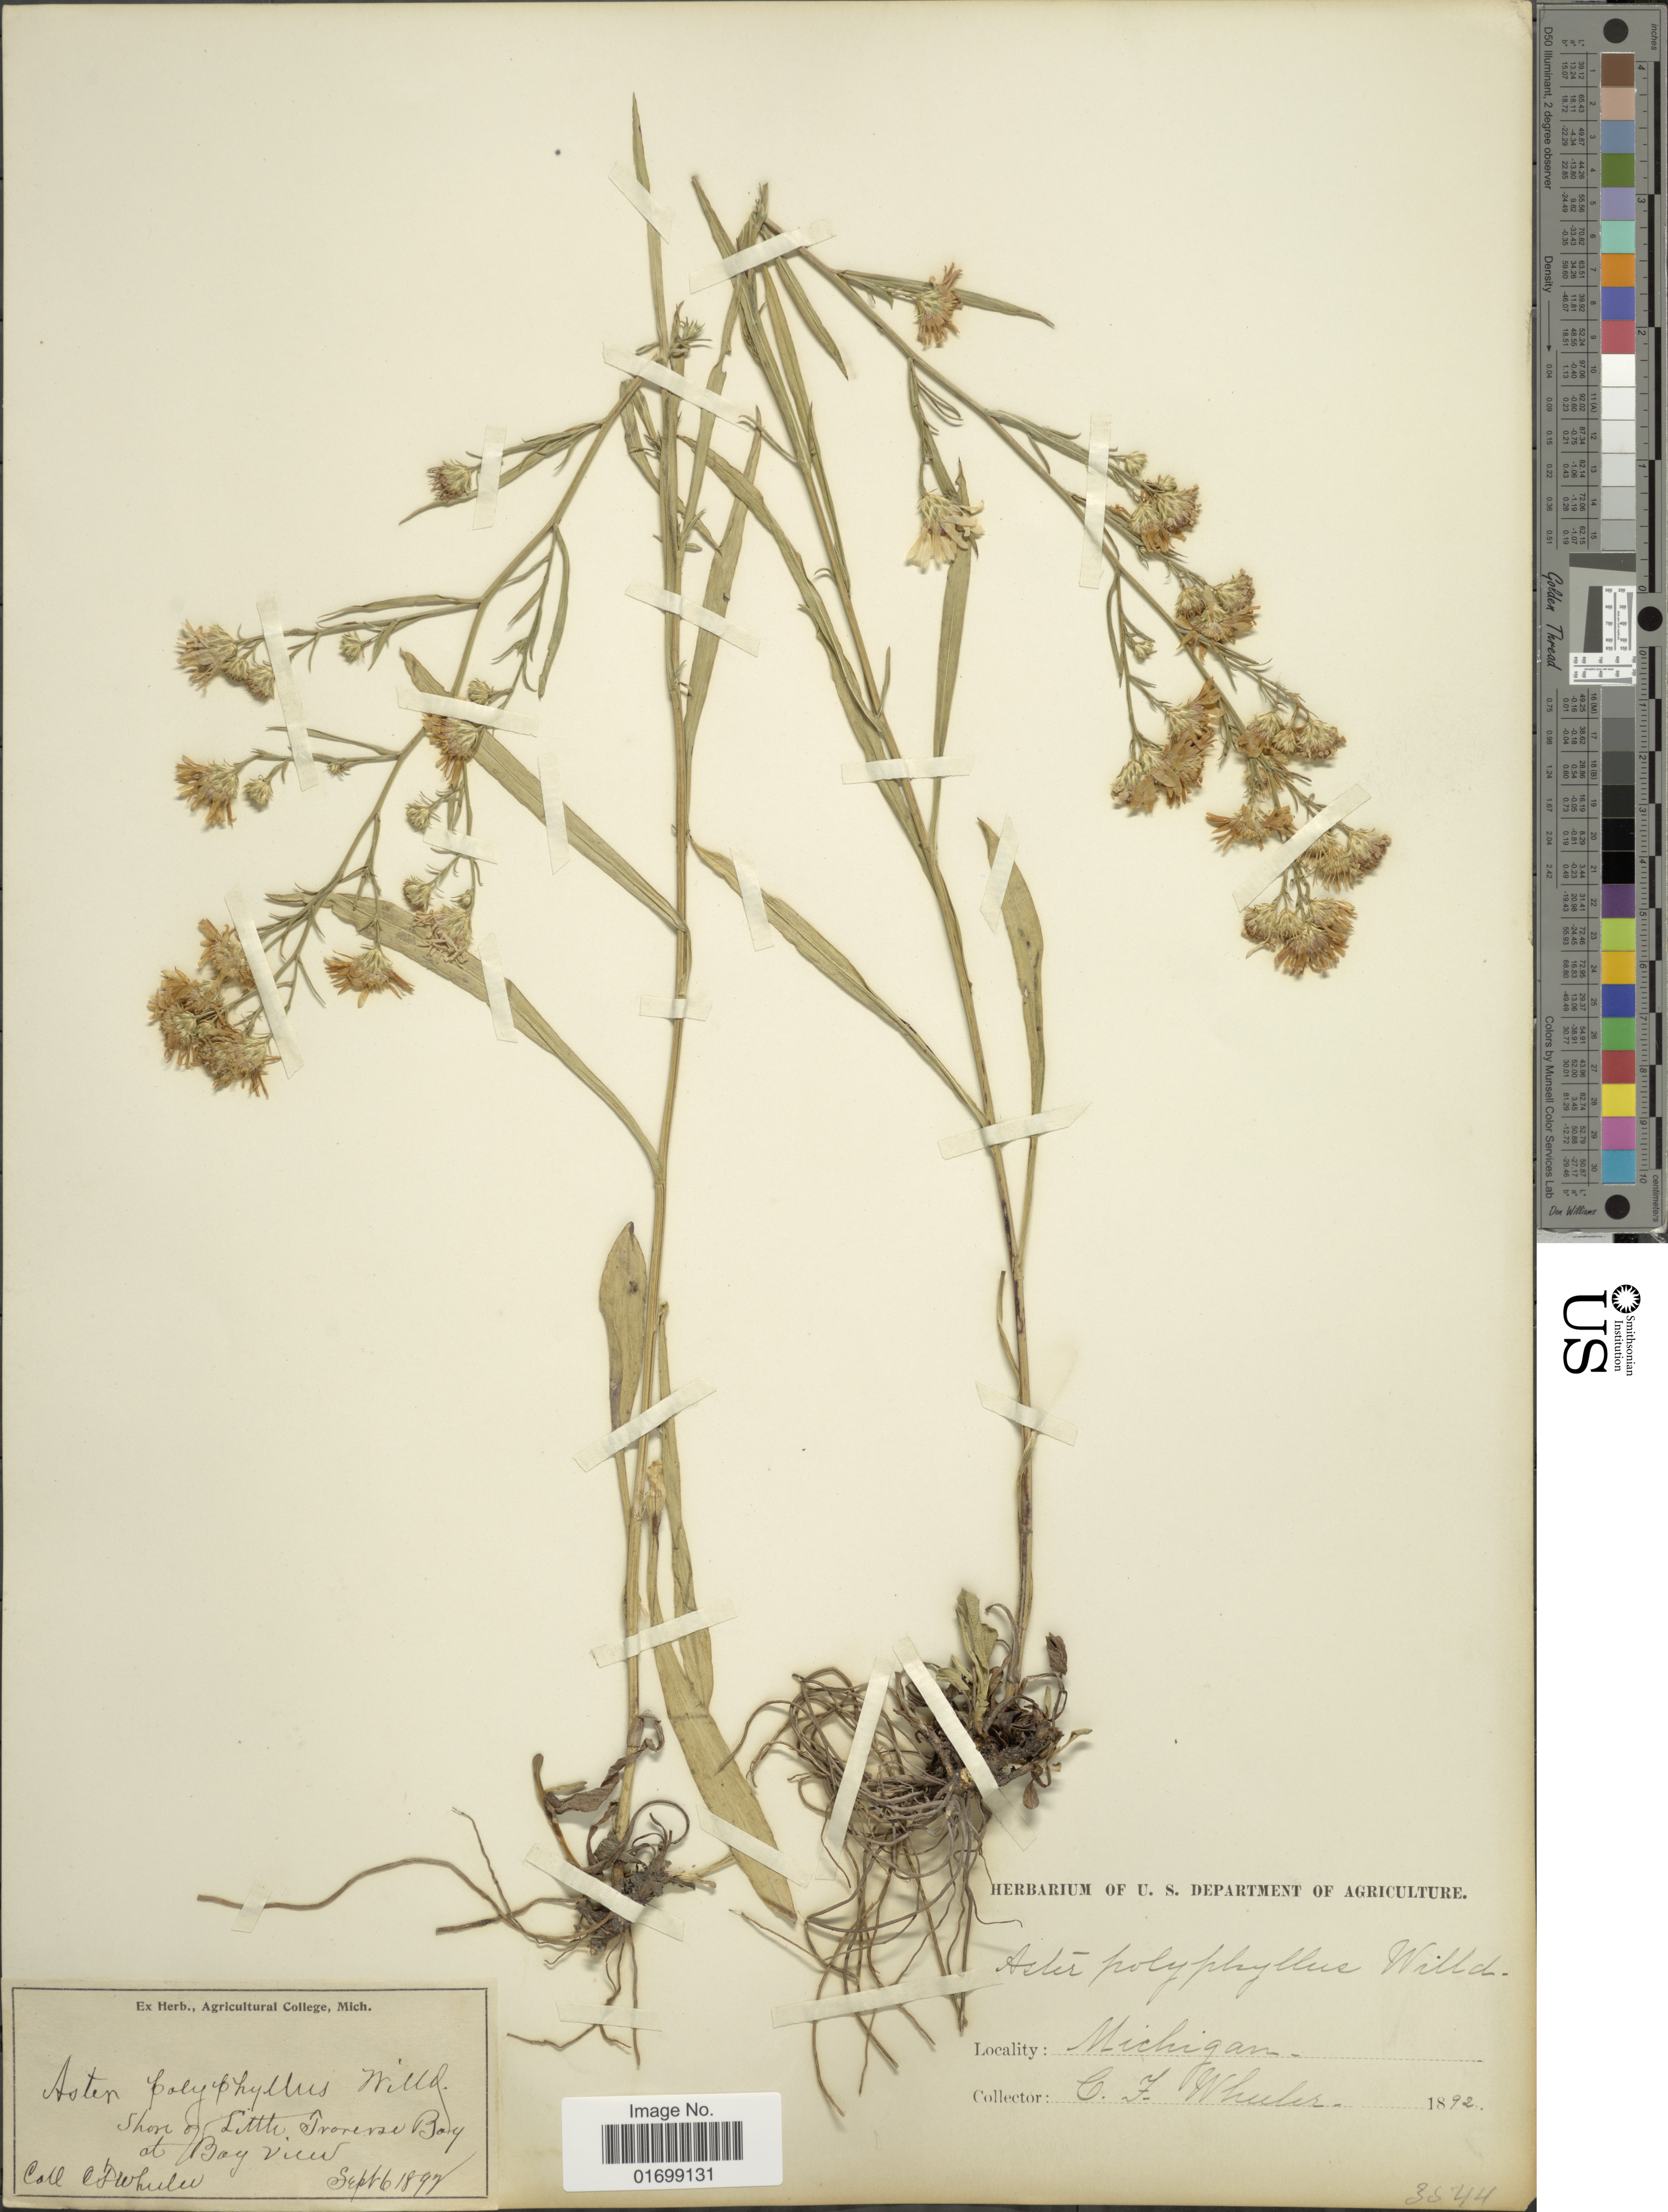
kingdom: Plantae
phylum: Tracheophyta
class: Magnoliopsida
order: Asterales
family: Asteraceae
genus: Symphyotrichum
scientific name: Symphyotrichum pilosum var. pringlei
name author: (A. Gray) G.L. Nesom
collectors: C. Wheeler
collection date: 1892-09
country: United States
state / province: Michigan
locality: Shore of Little Traverse Bay at Bay View.